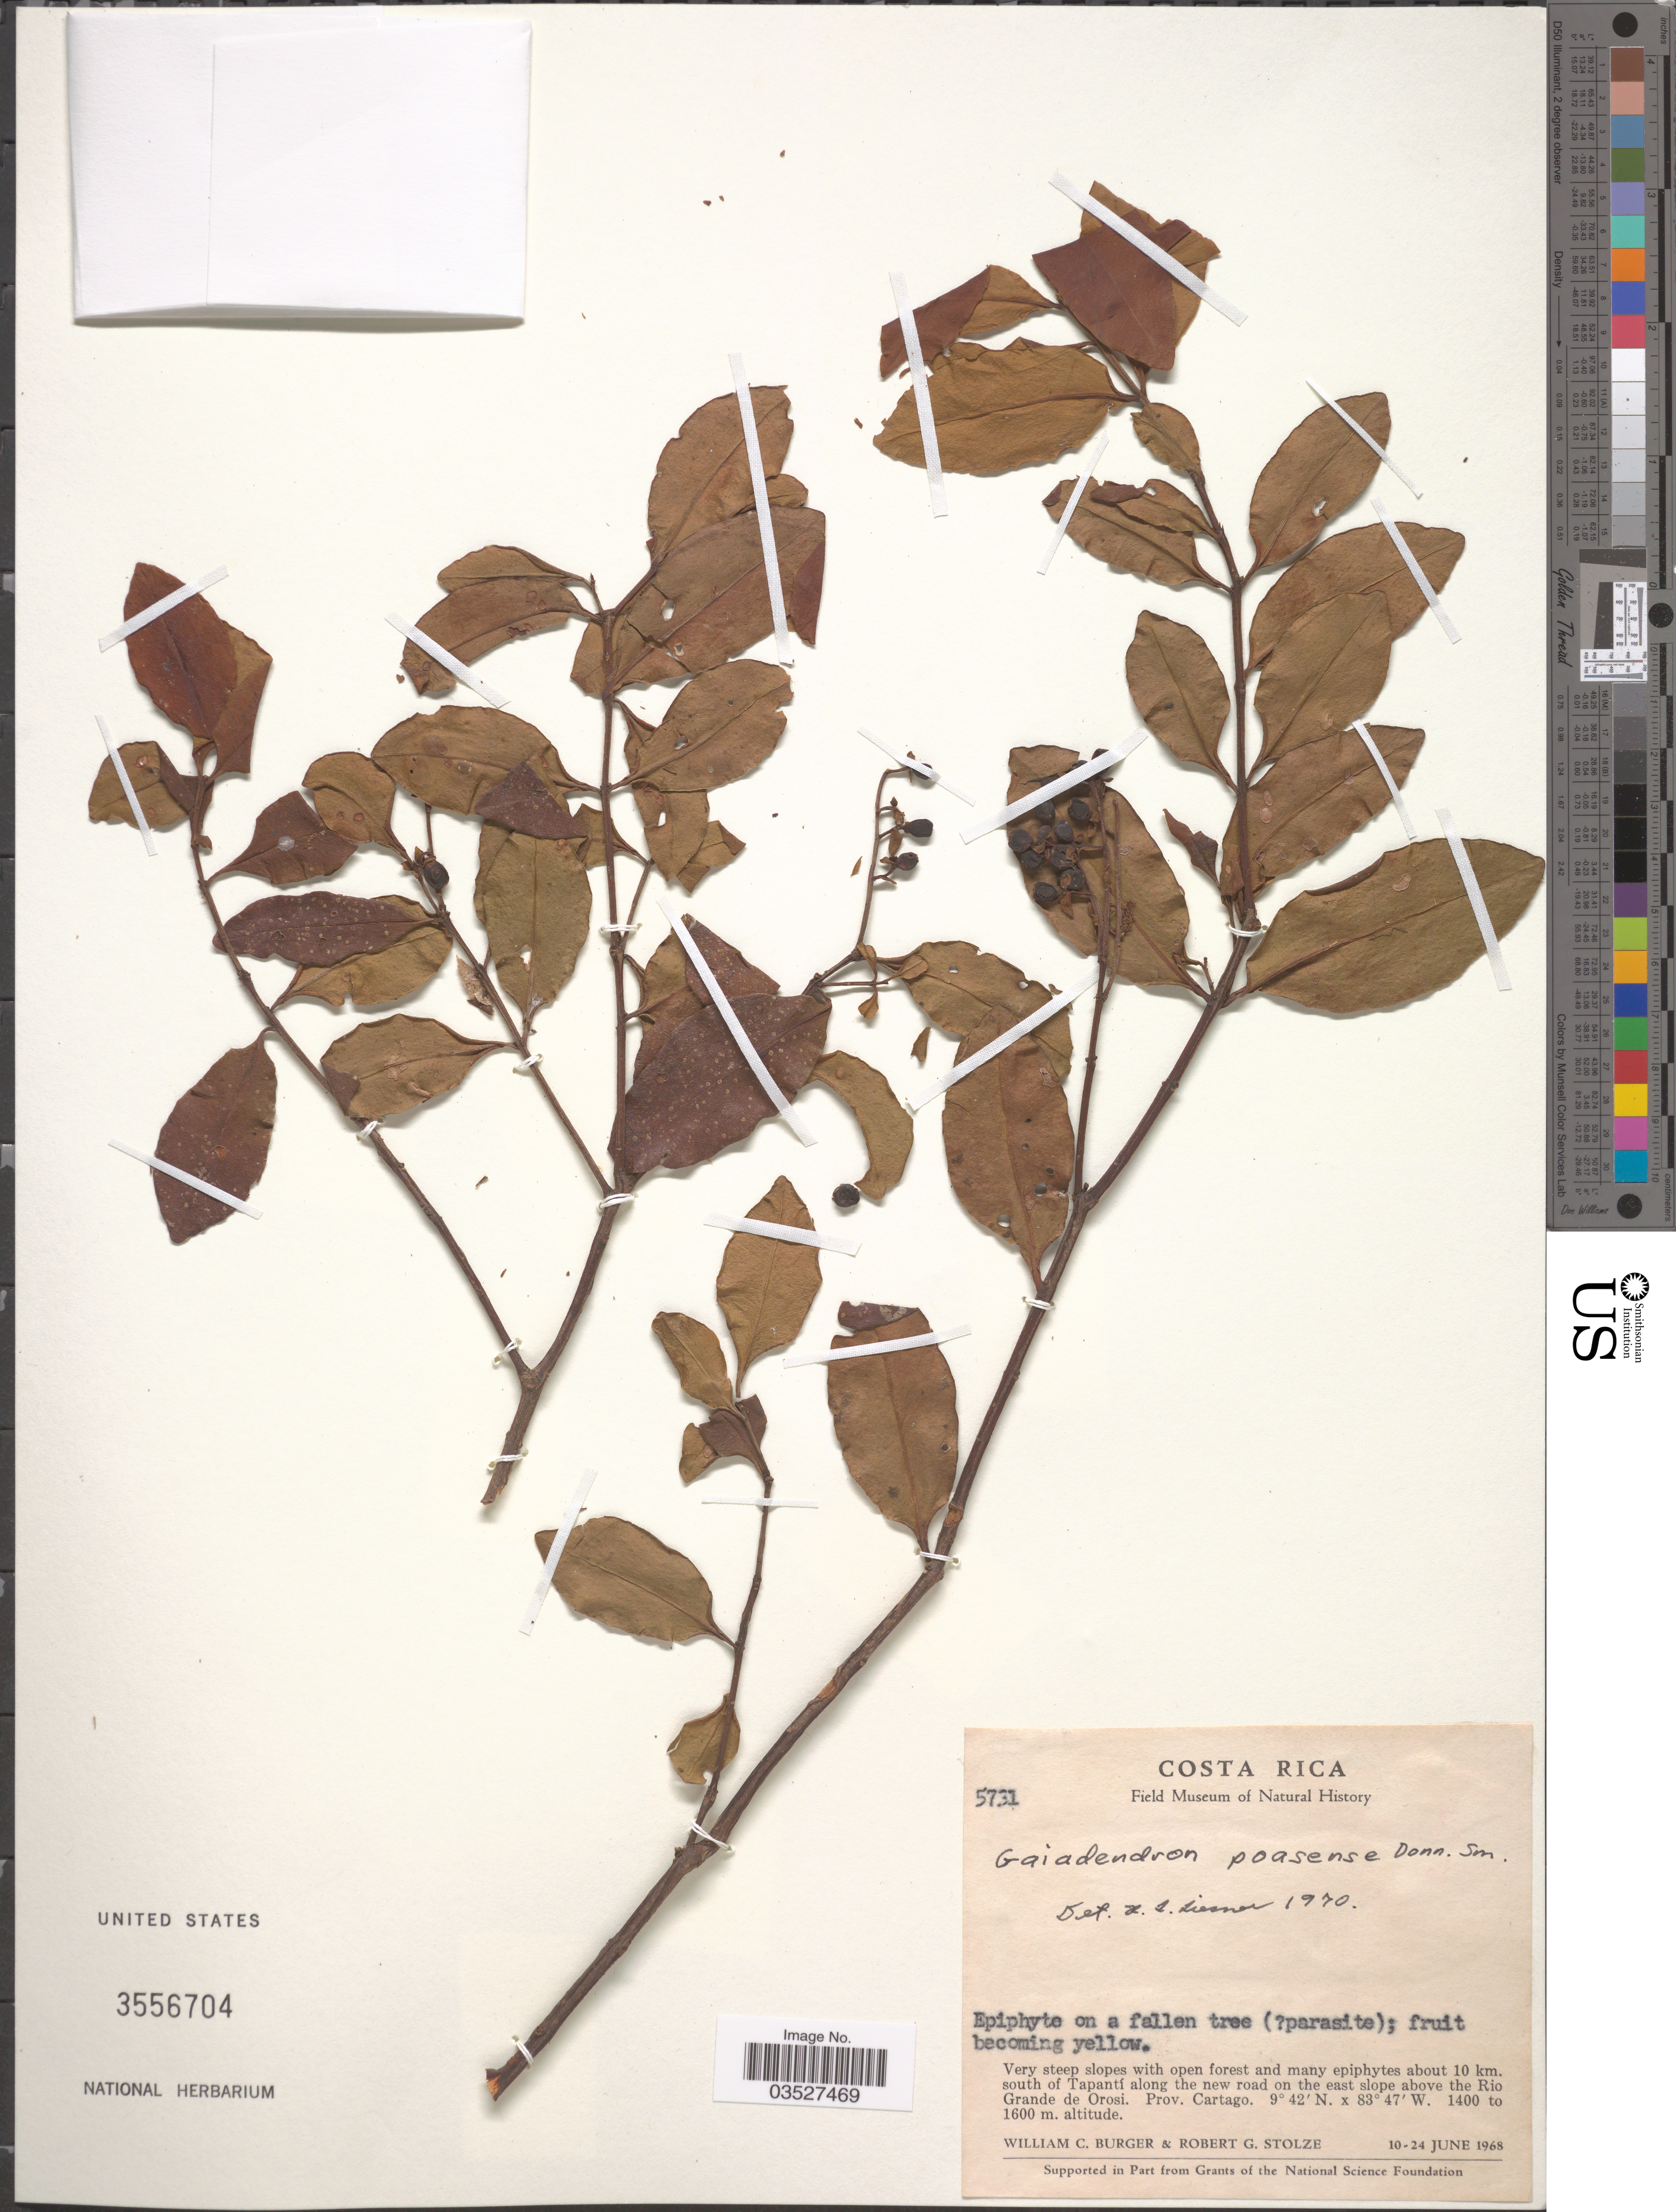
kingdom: Plantae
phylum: Tracheophyta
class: Magnoliopsida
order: Santalales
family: Loranthaceae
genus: Gaiadendron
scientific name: Gaiadendron punctatum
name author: (Ruiz & Pav.) G. Don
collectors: W. Burger & R. G. Stolze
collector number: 5731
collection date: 1968-06-10/1968-06-24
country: Costa Rica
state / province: Cartago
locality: About 10 km. south of Tapantí along the new road on the east slope above the Rio Grande de Orosi.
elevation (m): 1400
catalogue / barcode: US 3556704